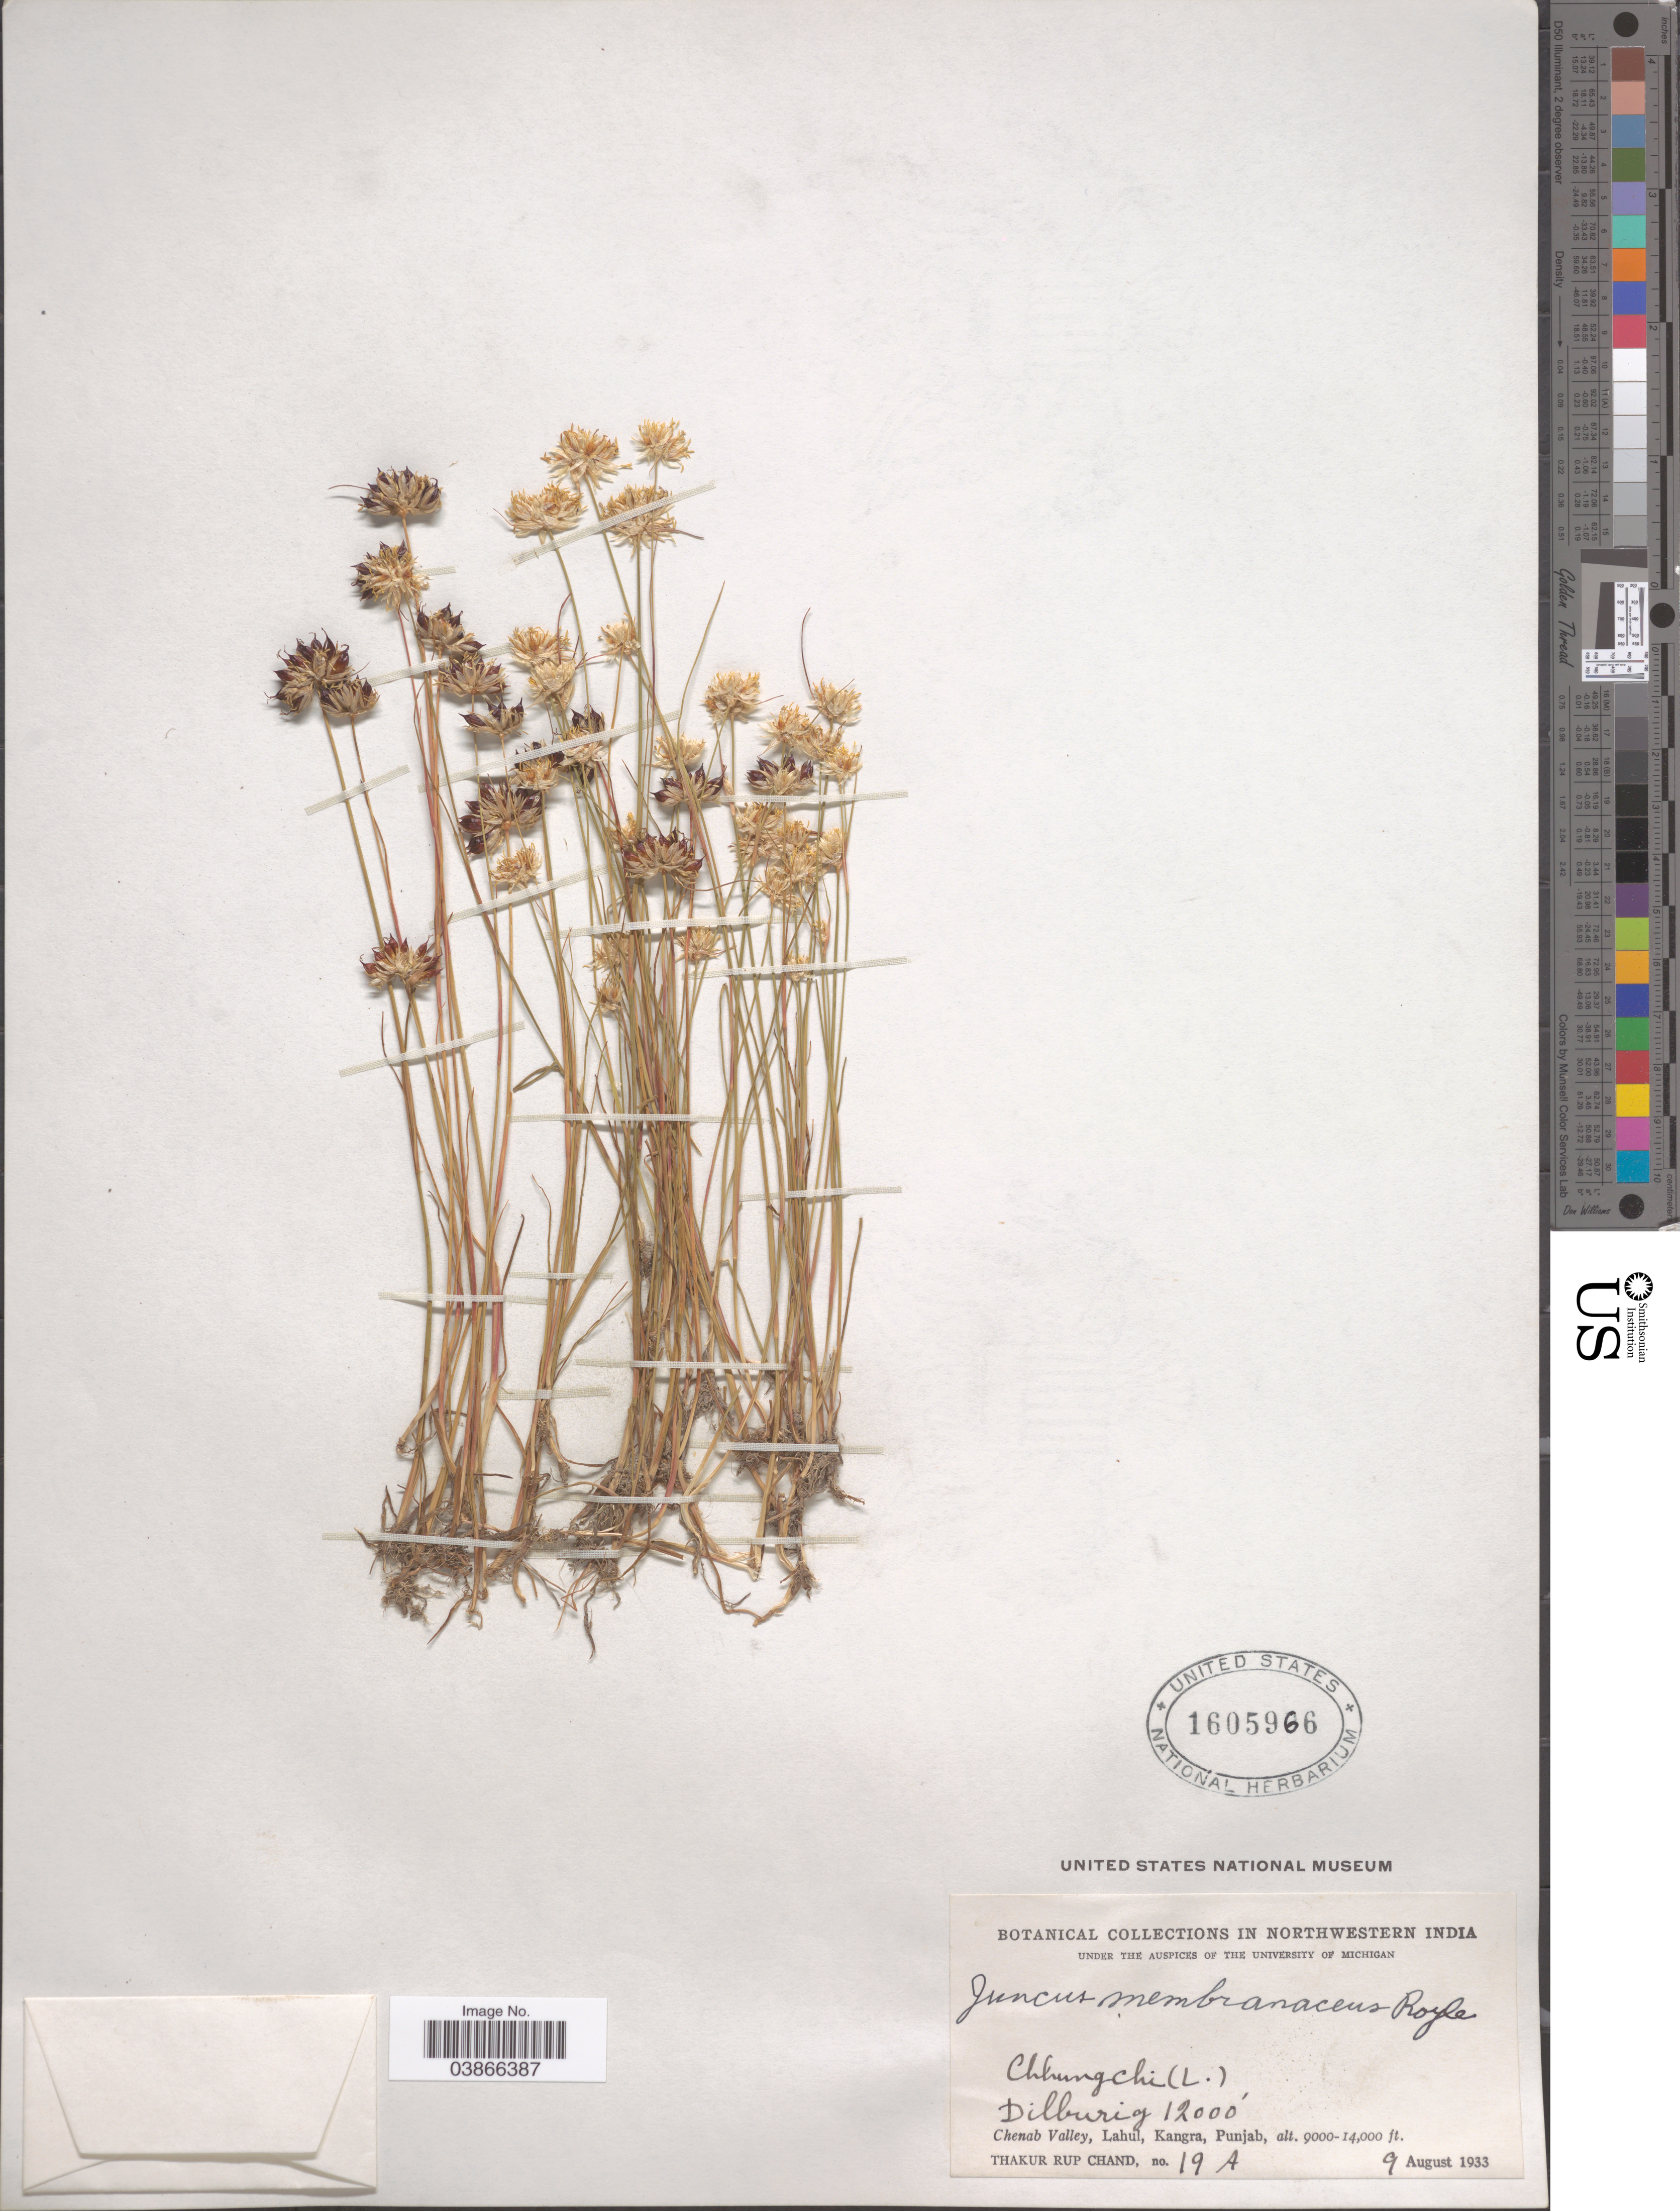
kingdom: Plantae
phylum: Tracheophyta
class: Liliopsida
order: Poales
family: Juncaceae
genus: Juncus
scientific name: Juncus membranaceus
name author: Royle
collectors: T. R. Chand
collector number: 19 A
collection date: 1933-08-09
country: India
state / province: Punjab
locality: Northwestern India. Dilburig. Chenab Valley, Lahul, Kangra.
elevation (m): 3658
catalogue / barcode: US 1605966